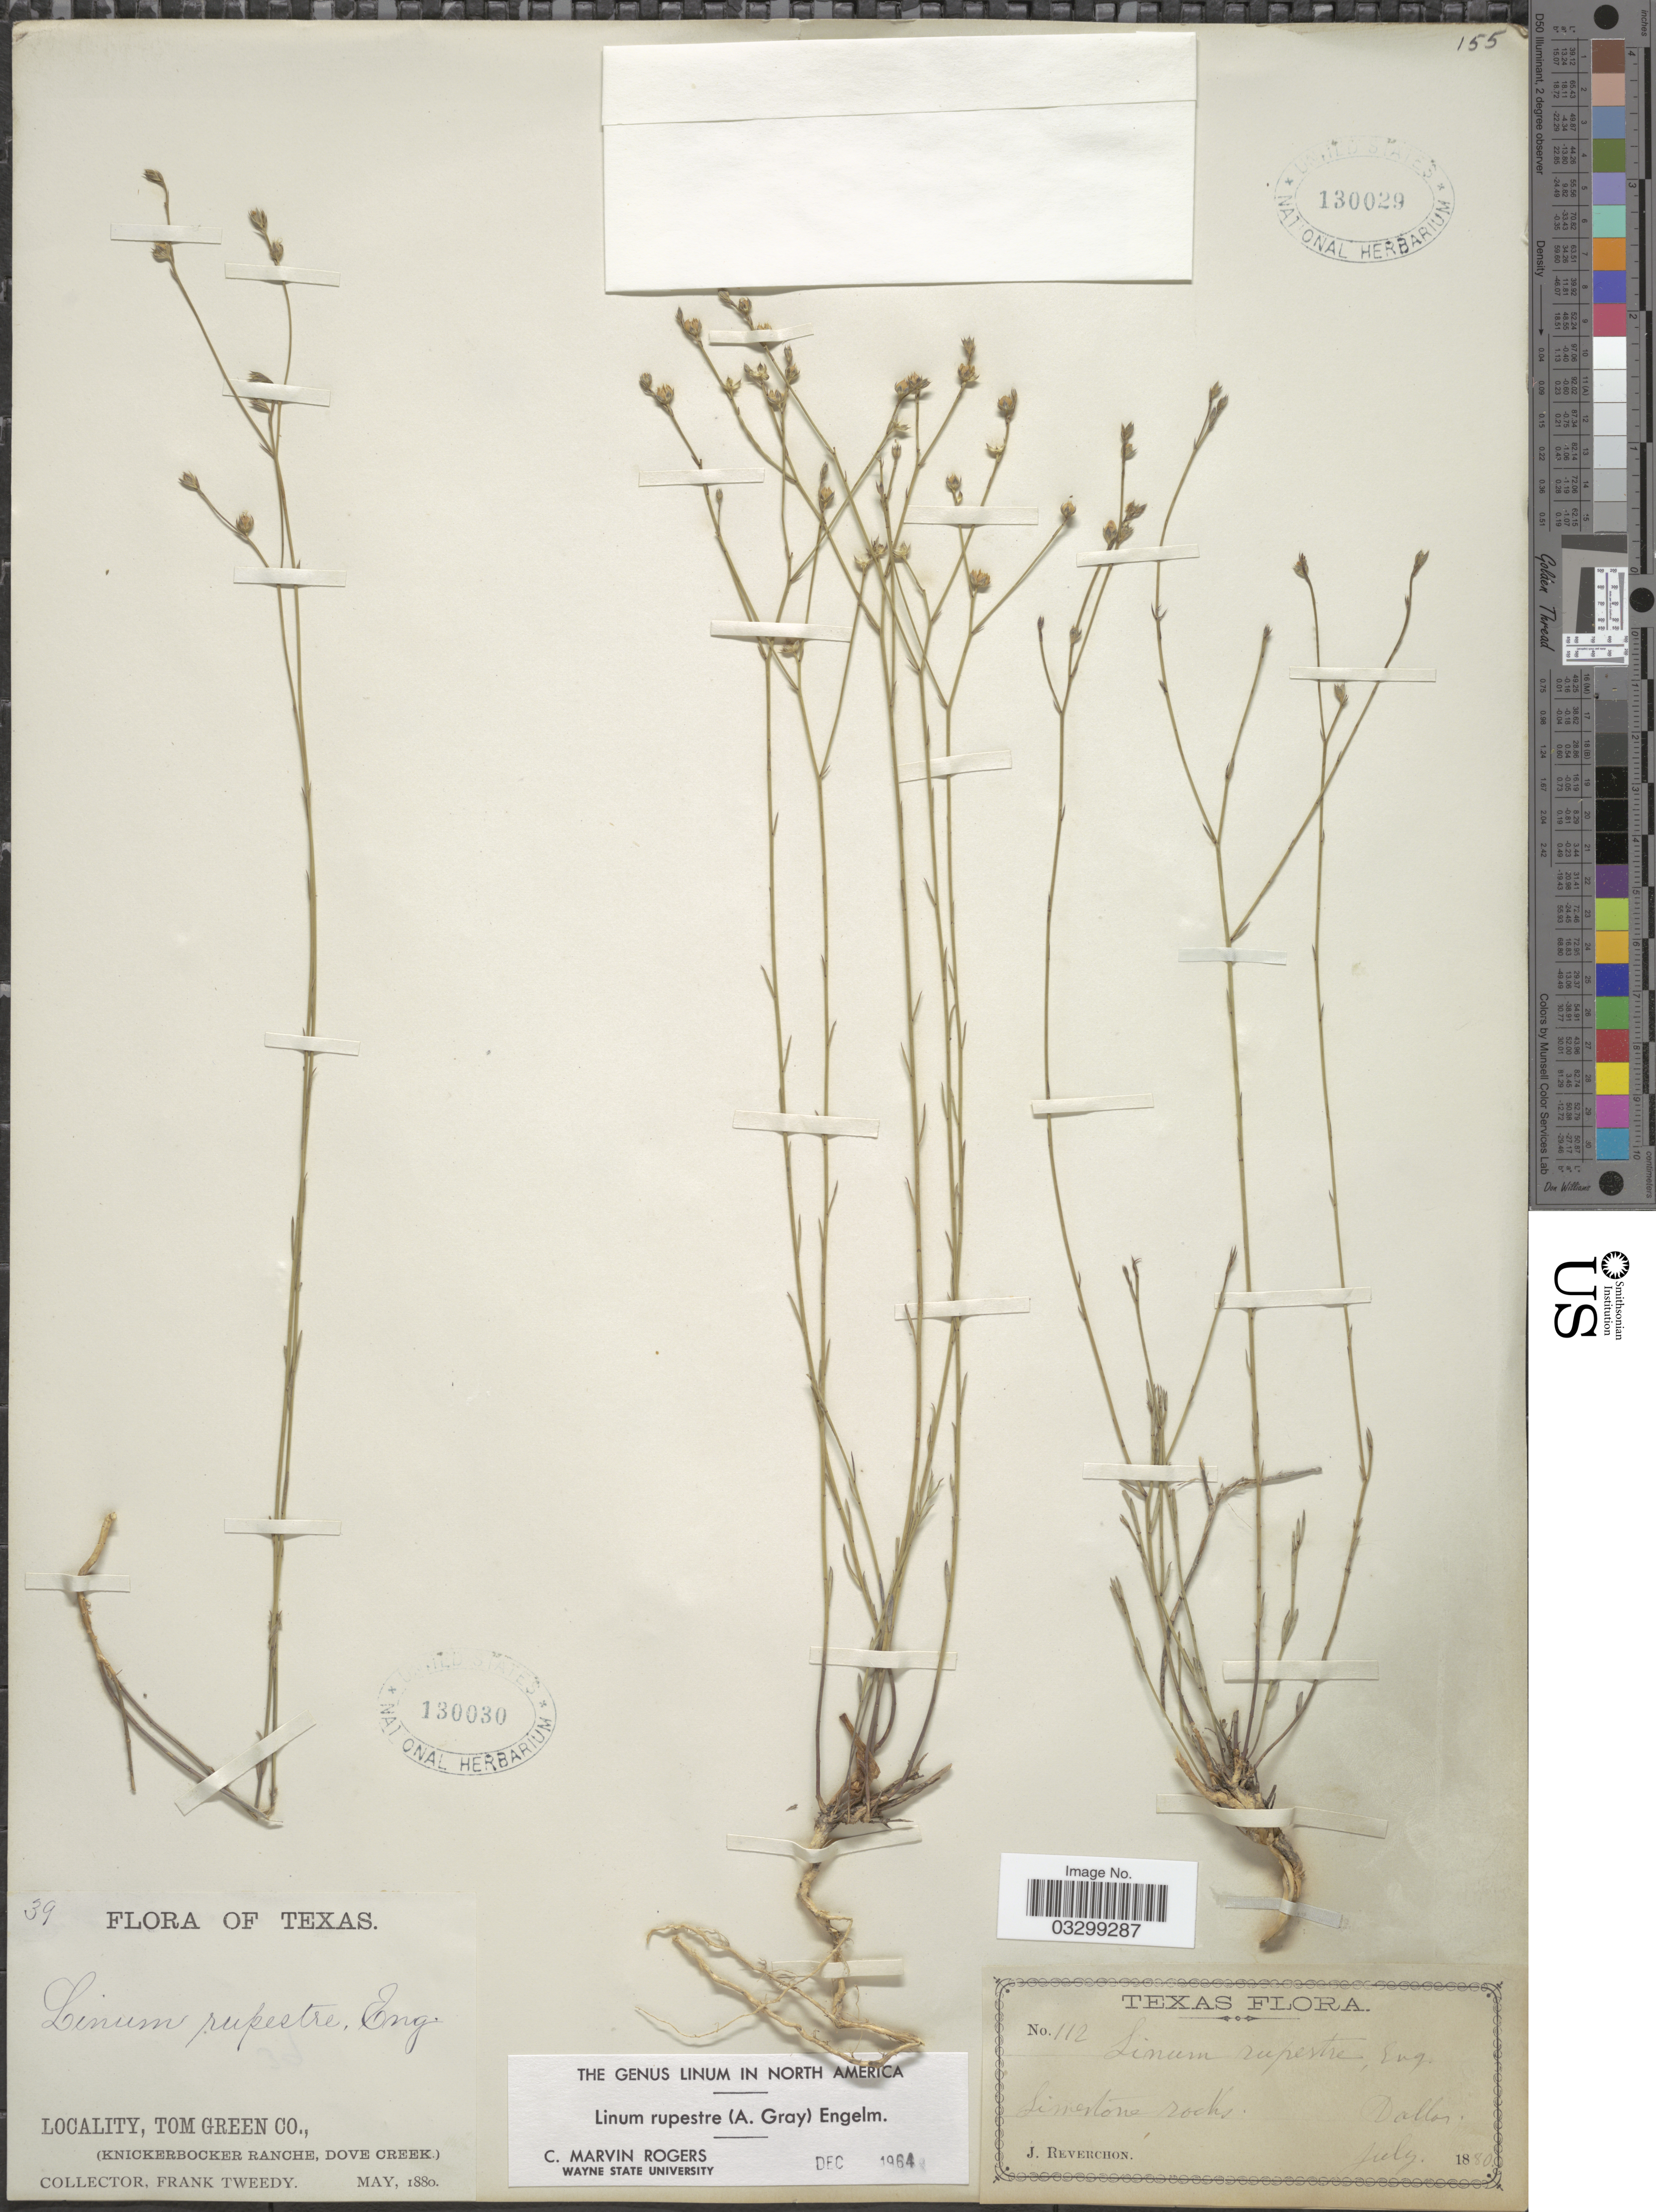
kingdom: Plantae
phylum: Tracheophyta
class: Magnoliopsida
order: Malpighiales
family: Linaceae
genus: Linum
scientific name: Linum rupestre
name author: Engelm.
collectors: J. Reverchon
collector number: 112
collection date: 1880-07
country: United States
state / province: Texas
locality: Dallas.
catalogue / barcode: US 130029-2